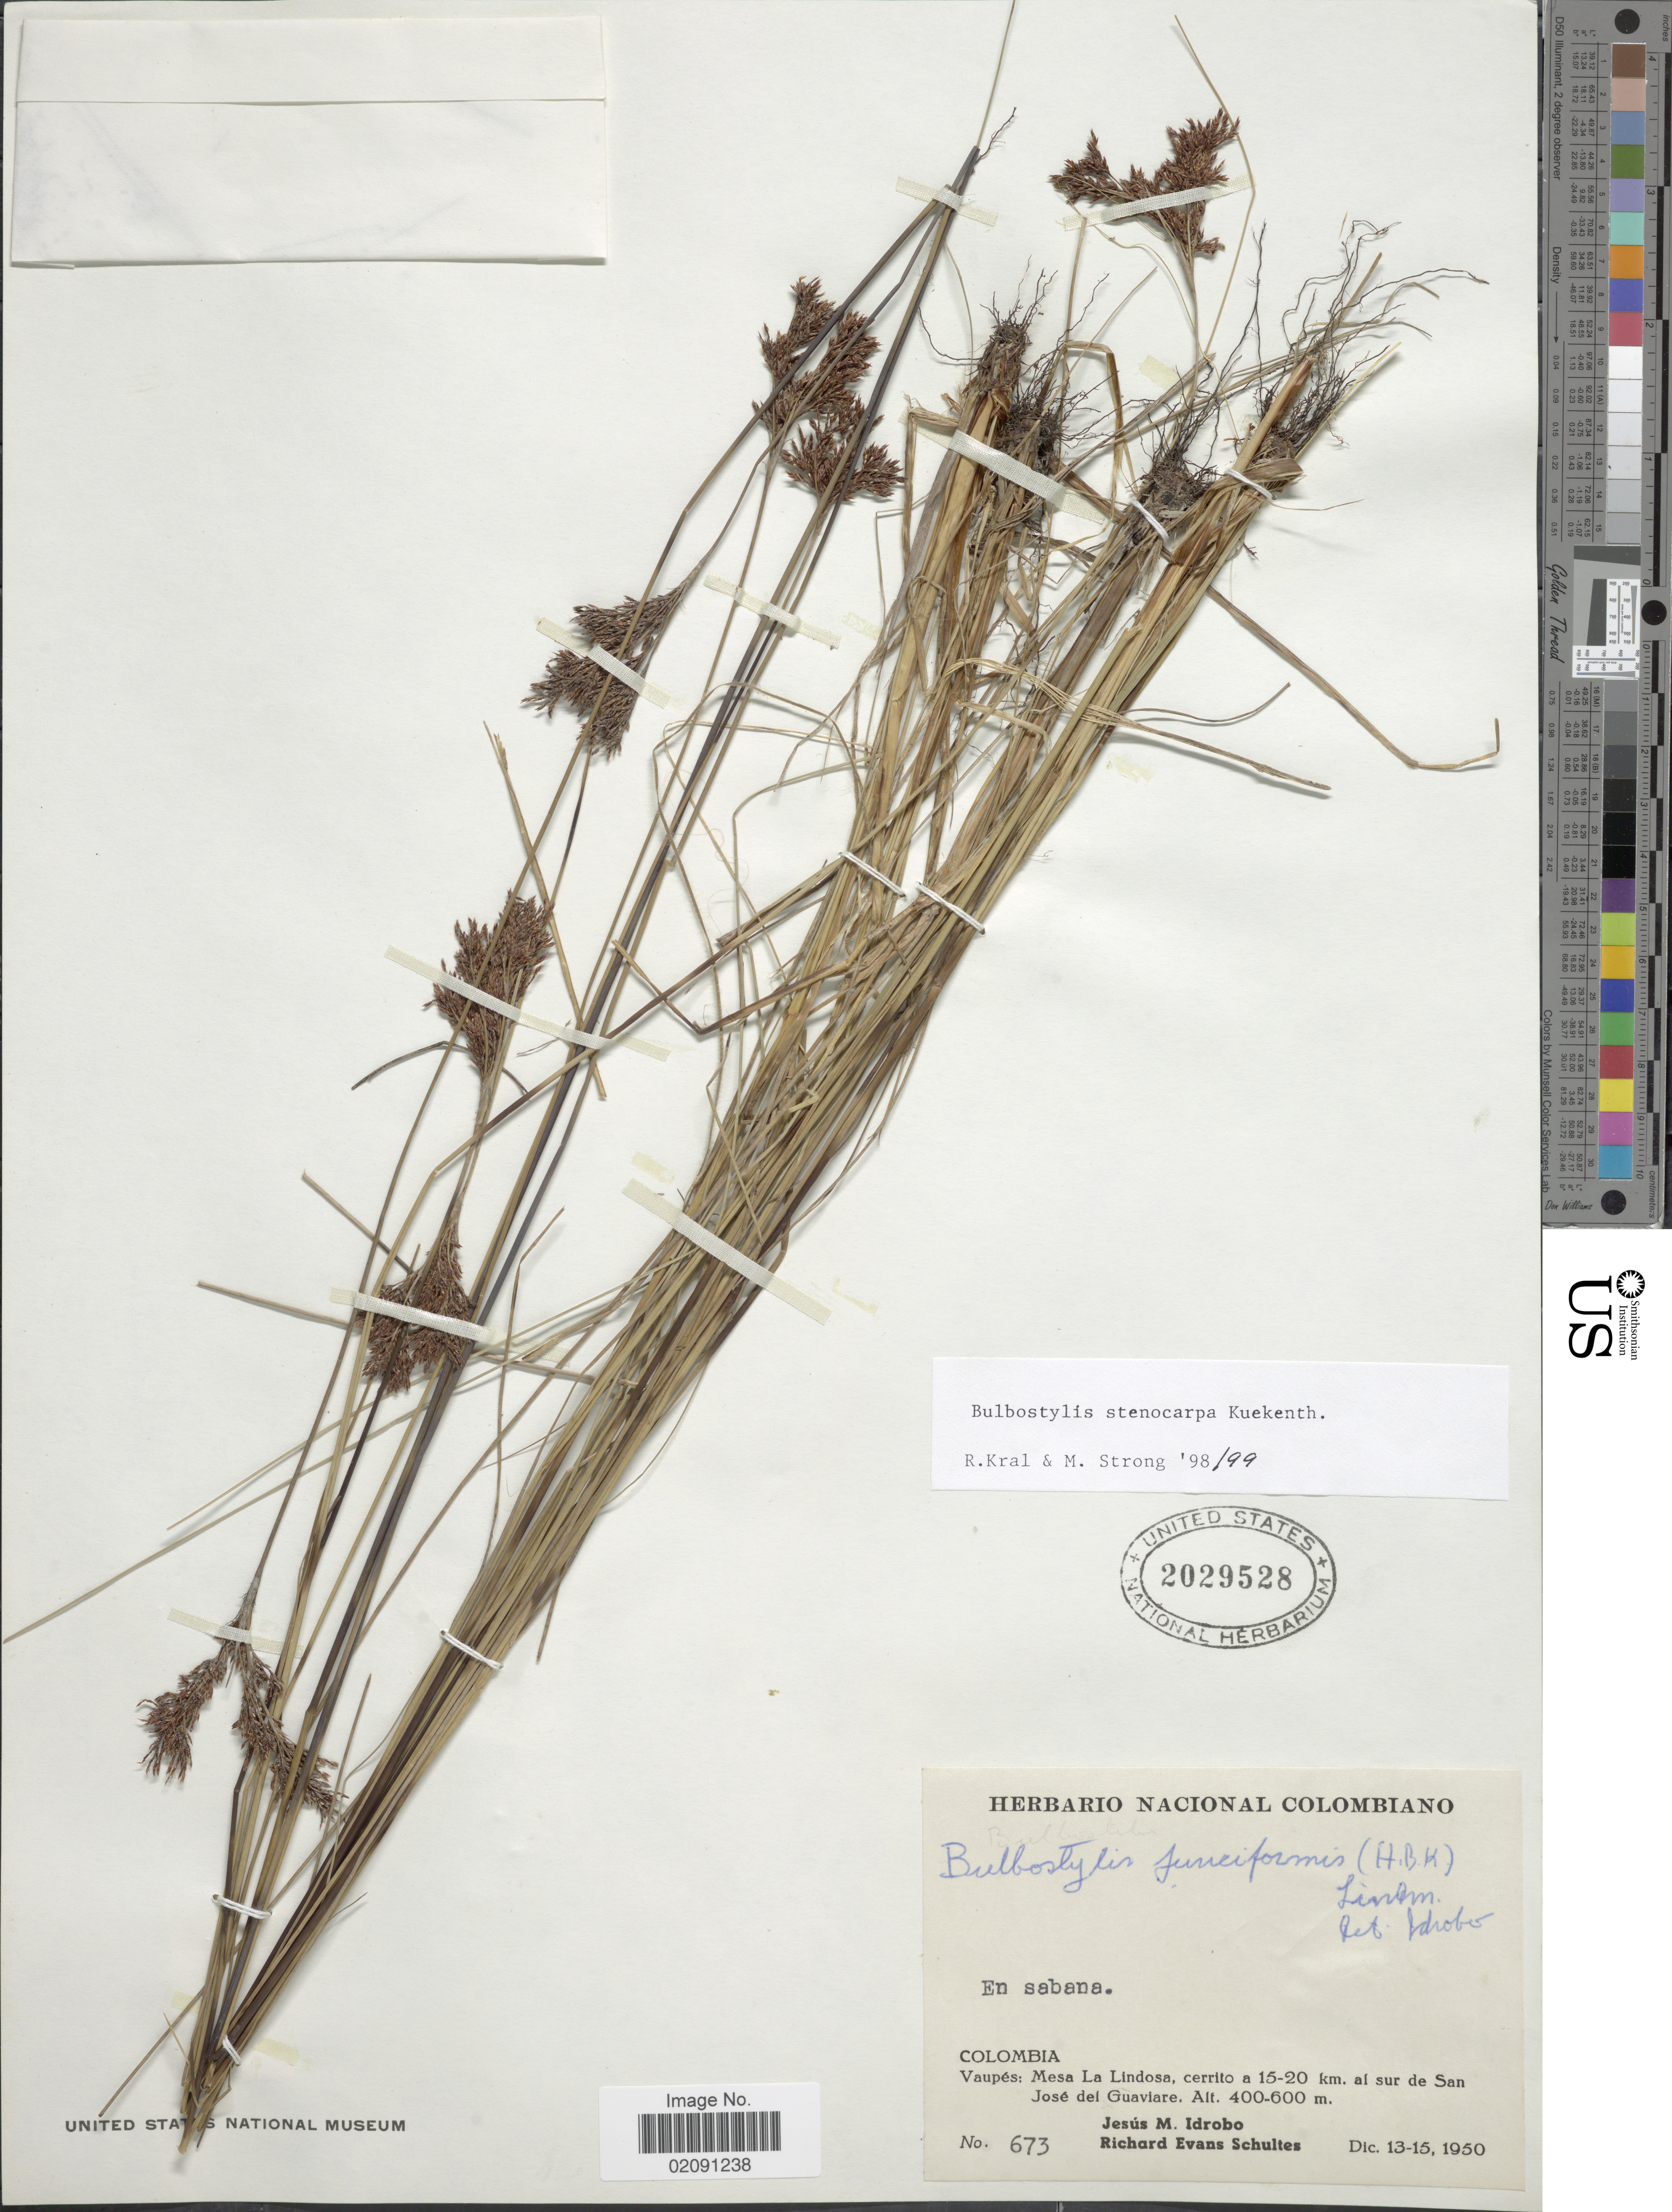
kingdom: Plantae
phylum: Tracheophyta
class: Liliopsida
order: Poales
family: Cyperaceae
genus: Bulbostylis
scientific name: Bulbostylis stenocarpa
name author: Kük.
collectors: J. M. Idrobo & R. E. Schultes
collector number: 673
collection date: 1950-12-13/1950-12-15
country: Colombia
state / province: Vaupés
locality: Mesa La Lindosa, cerrito a 15-20 km al sur de San Jose del Guaviare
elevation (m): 400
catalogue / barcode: US 2029528